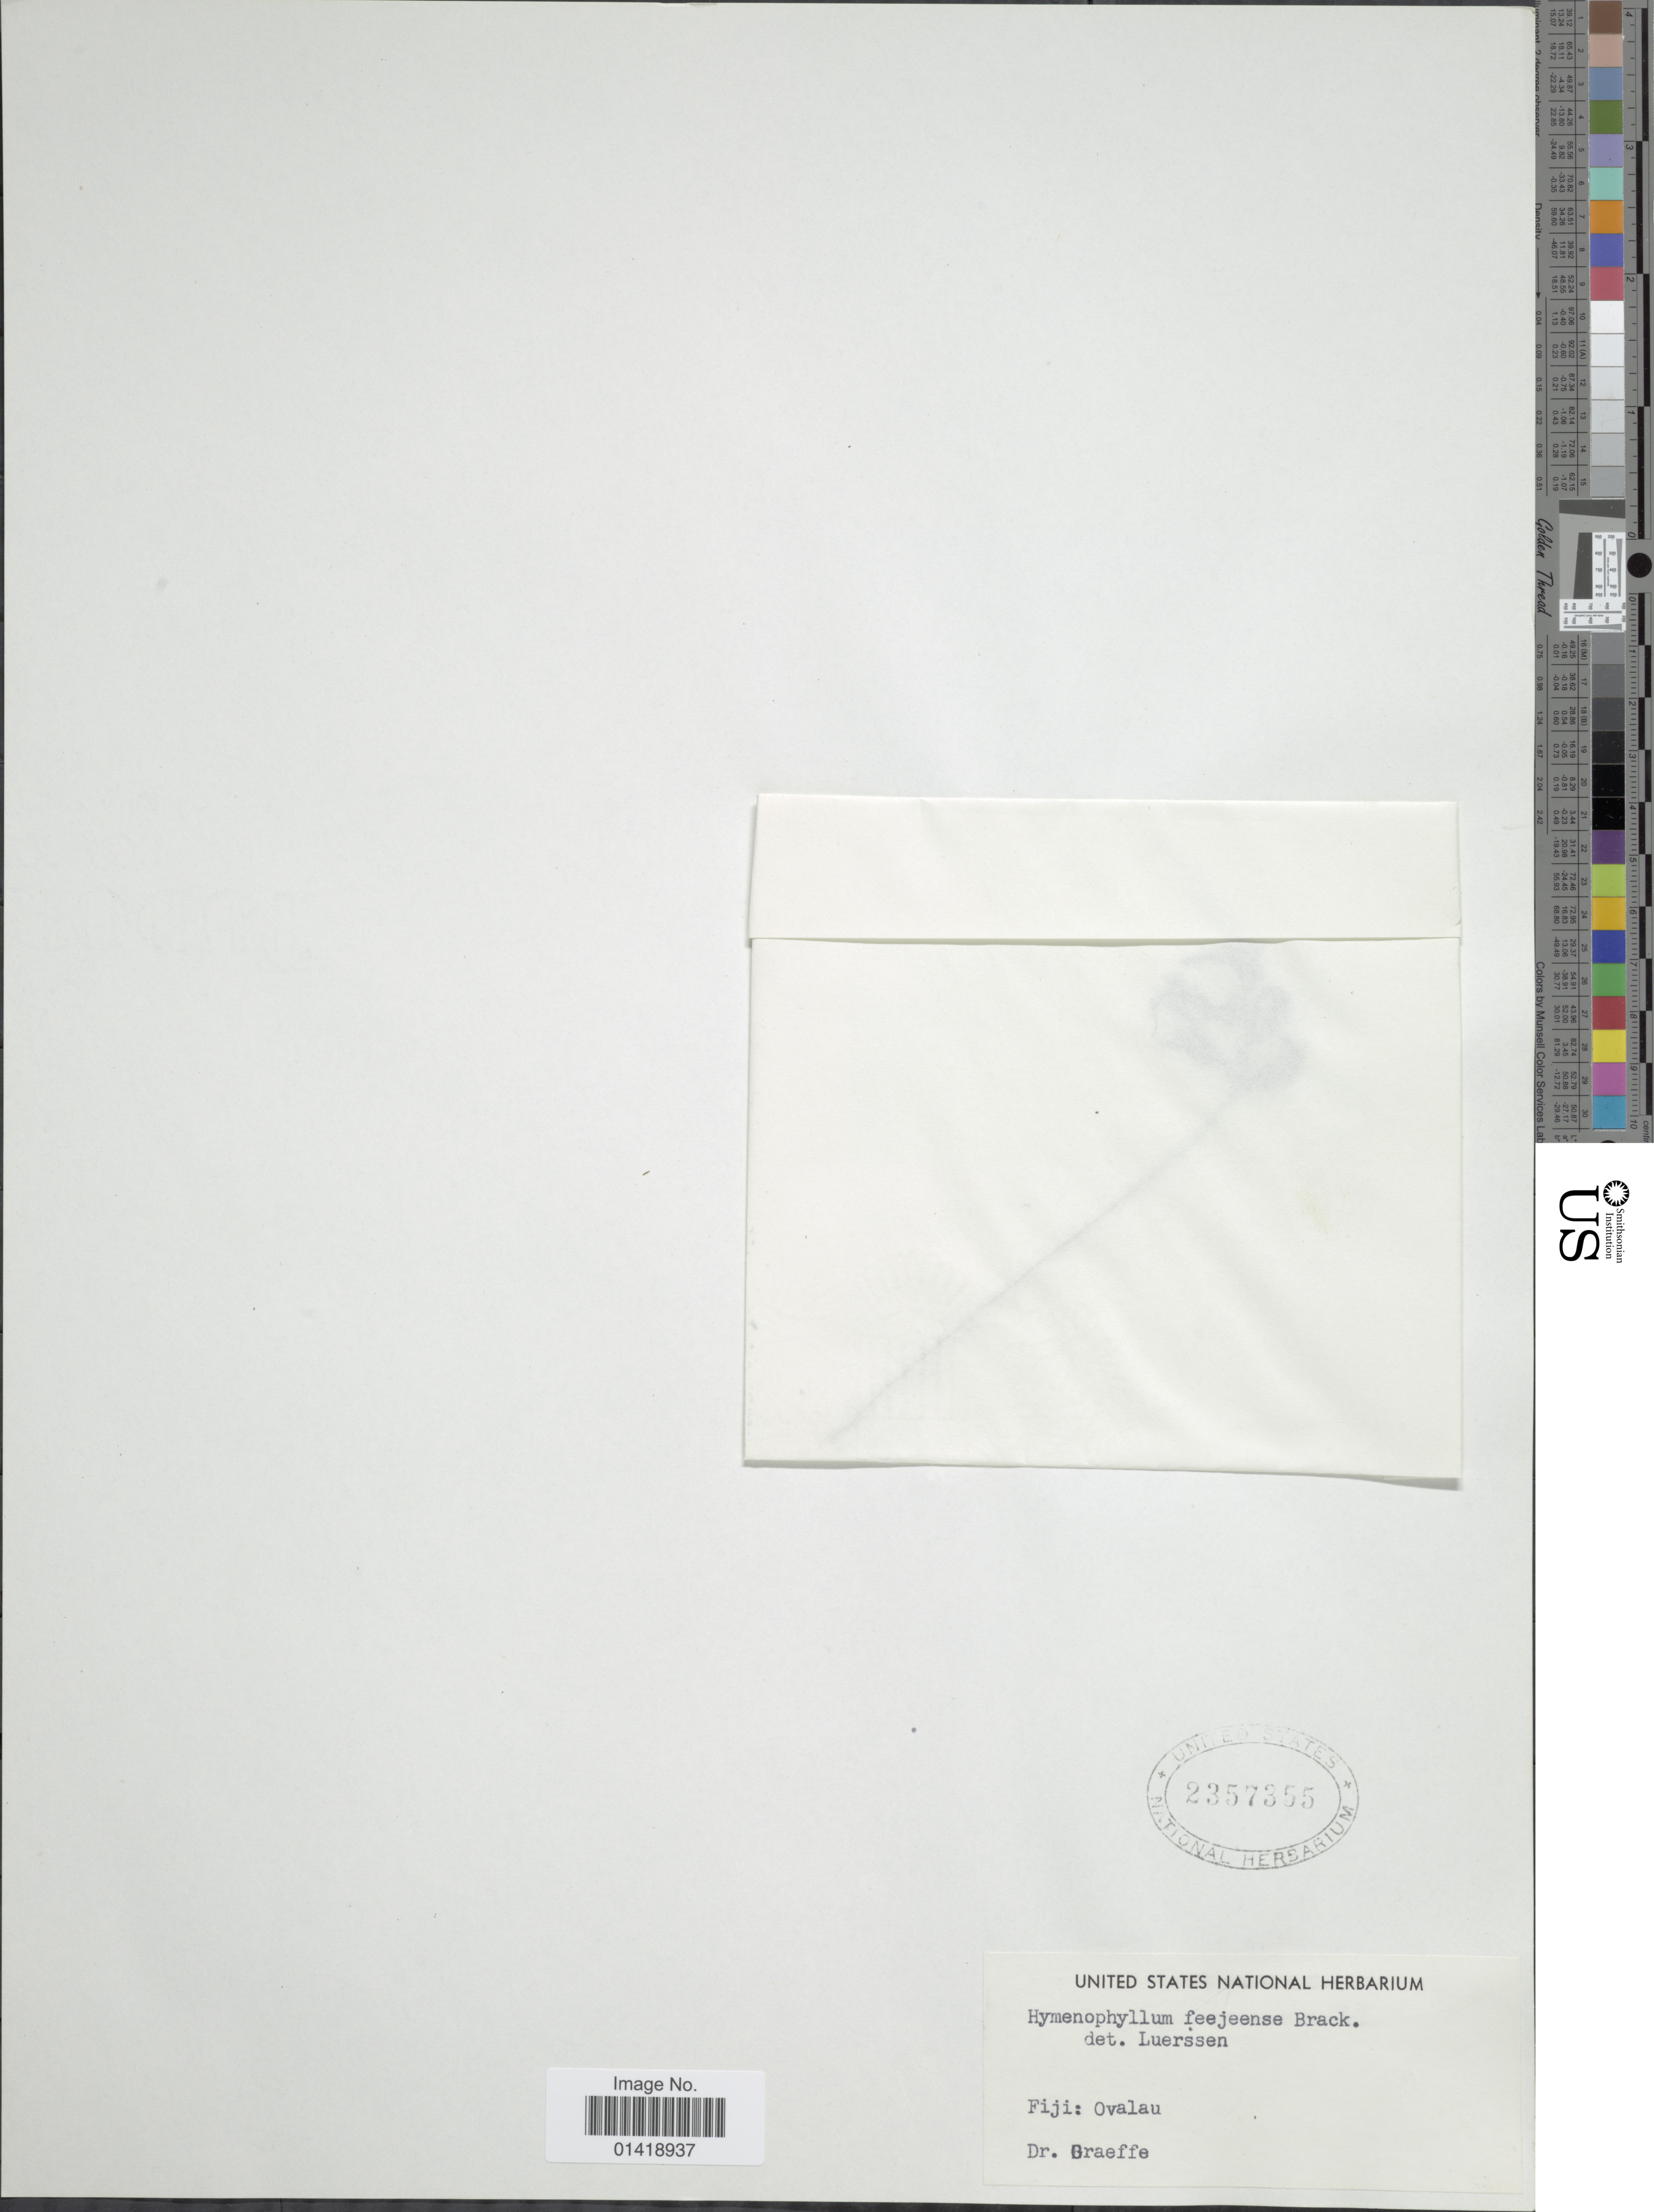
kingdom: Plantae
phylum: Tracheophyta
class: Polypodiopsida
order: Hymenophyllales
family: Hymenophyllaceae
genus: Hymenophyllum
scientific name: Hymenophyllum feejeense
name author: Brack. in Wilkes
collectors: Graeffe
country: Fiji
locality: Ovalau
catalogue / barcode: US 2357355